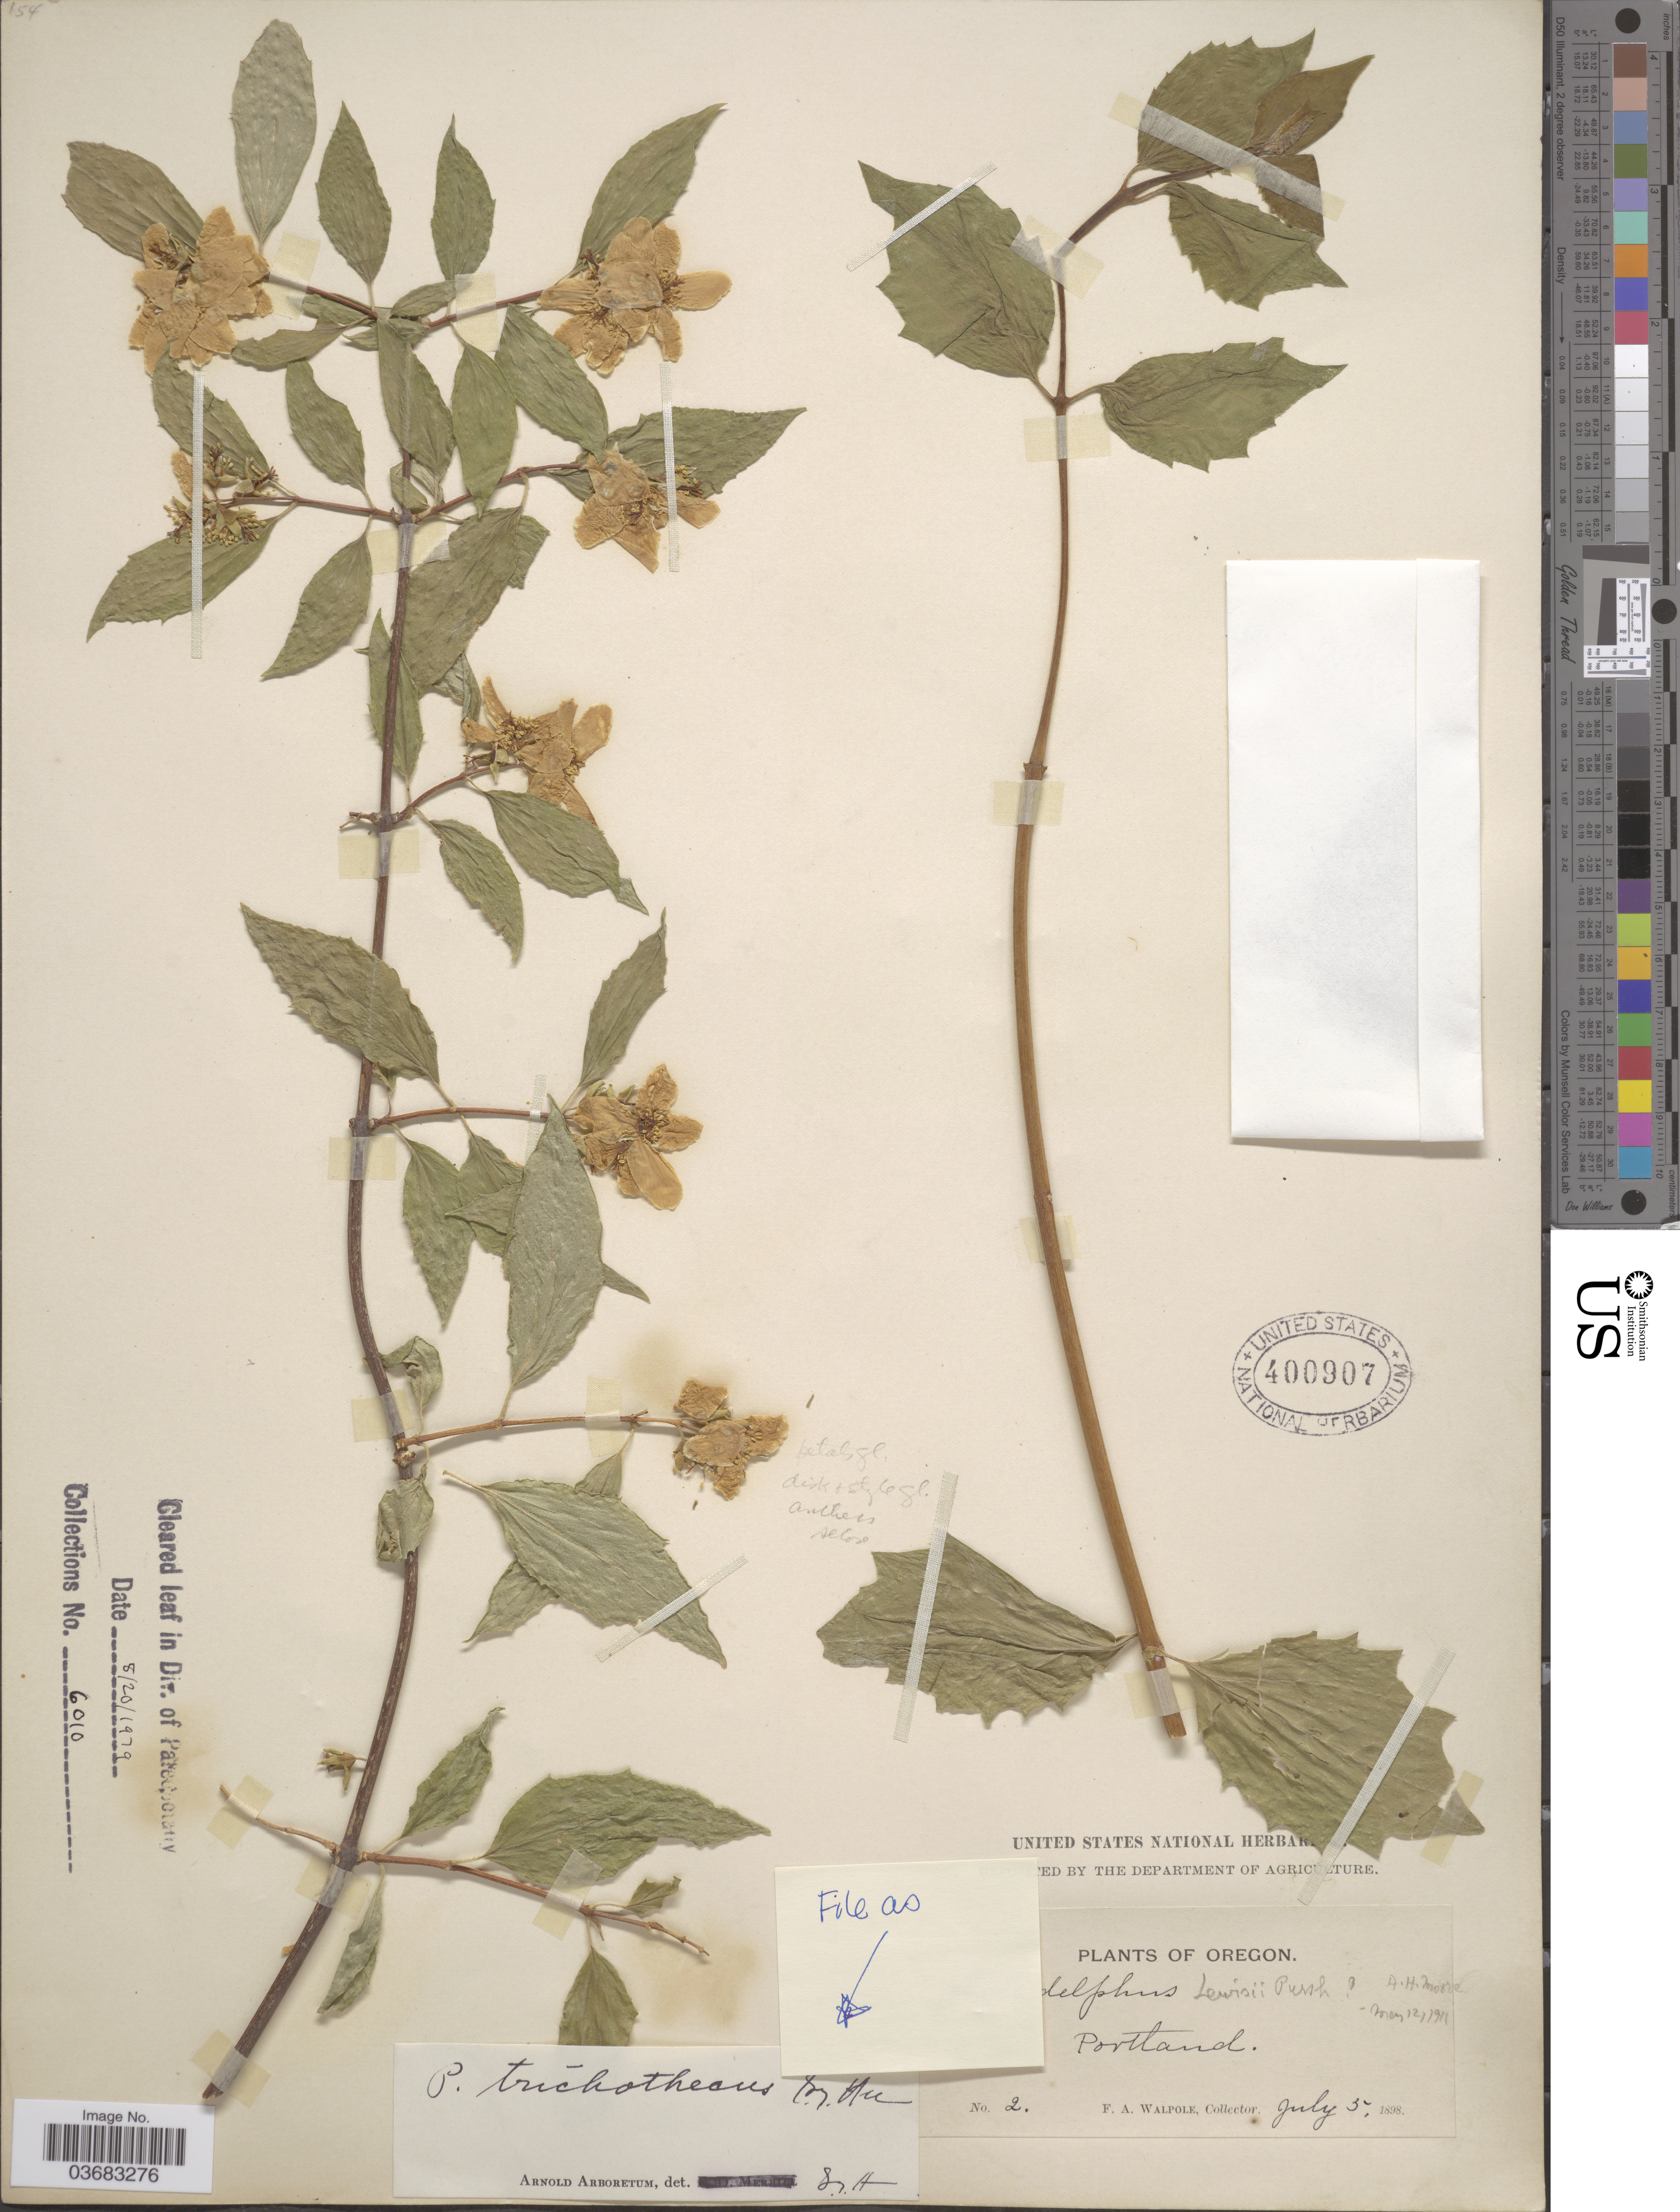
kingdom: Plantae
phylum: Tracheophyta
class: Magnoliopsida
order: Cornales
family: Hydrangeaceae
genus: Philadelphus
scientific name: Philadelphus trichothecus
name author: S.Y. Hu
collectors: F. Walpole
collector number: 2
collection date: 1898-07-05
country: United States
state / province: Oregon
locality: Portland.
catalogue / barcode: US 400907